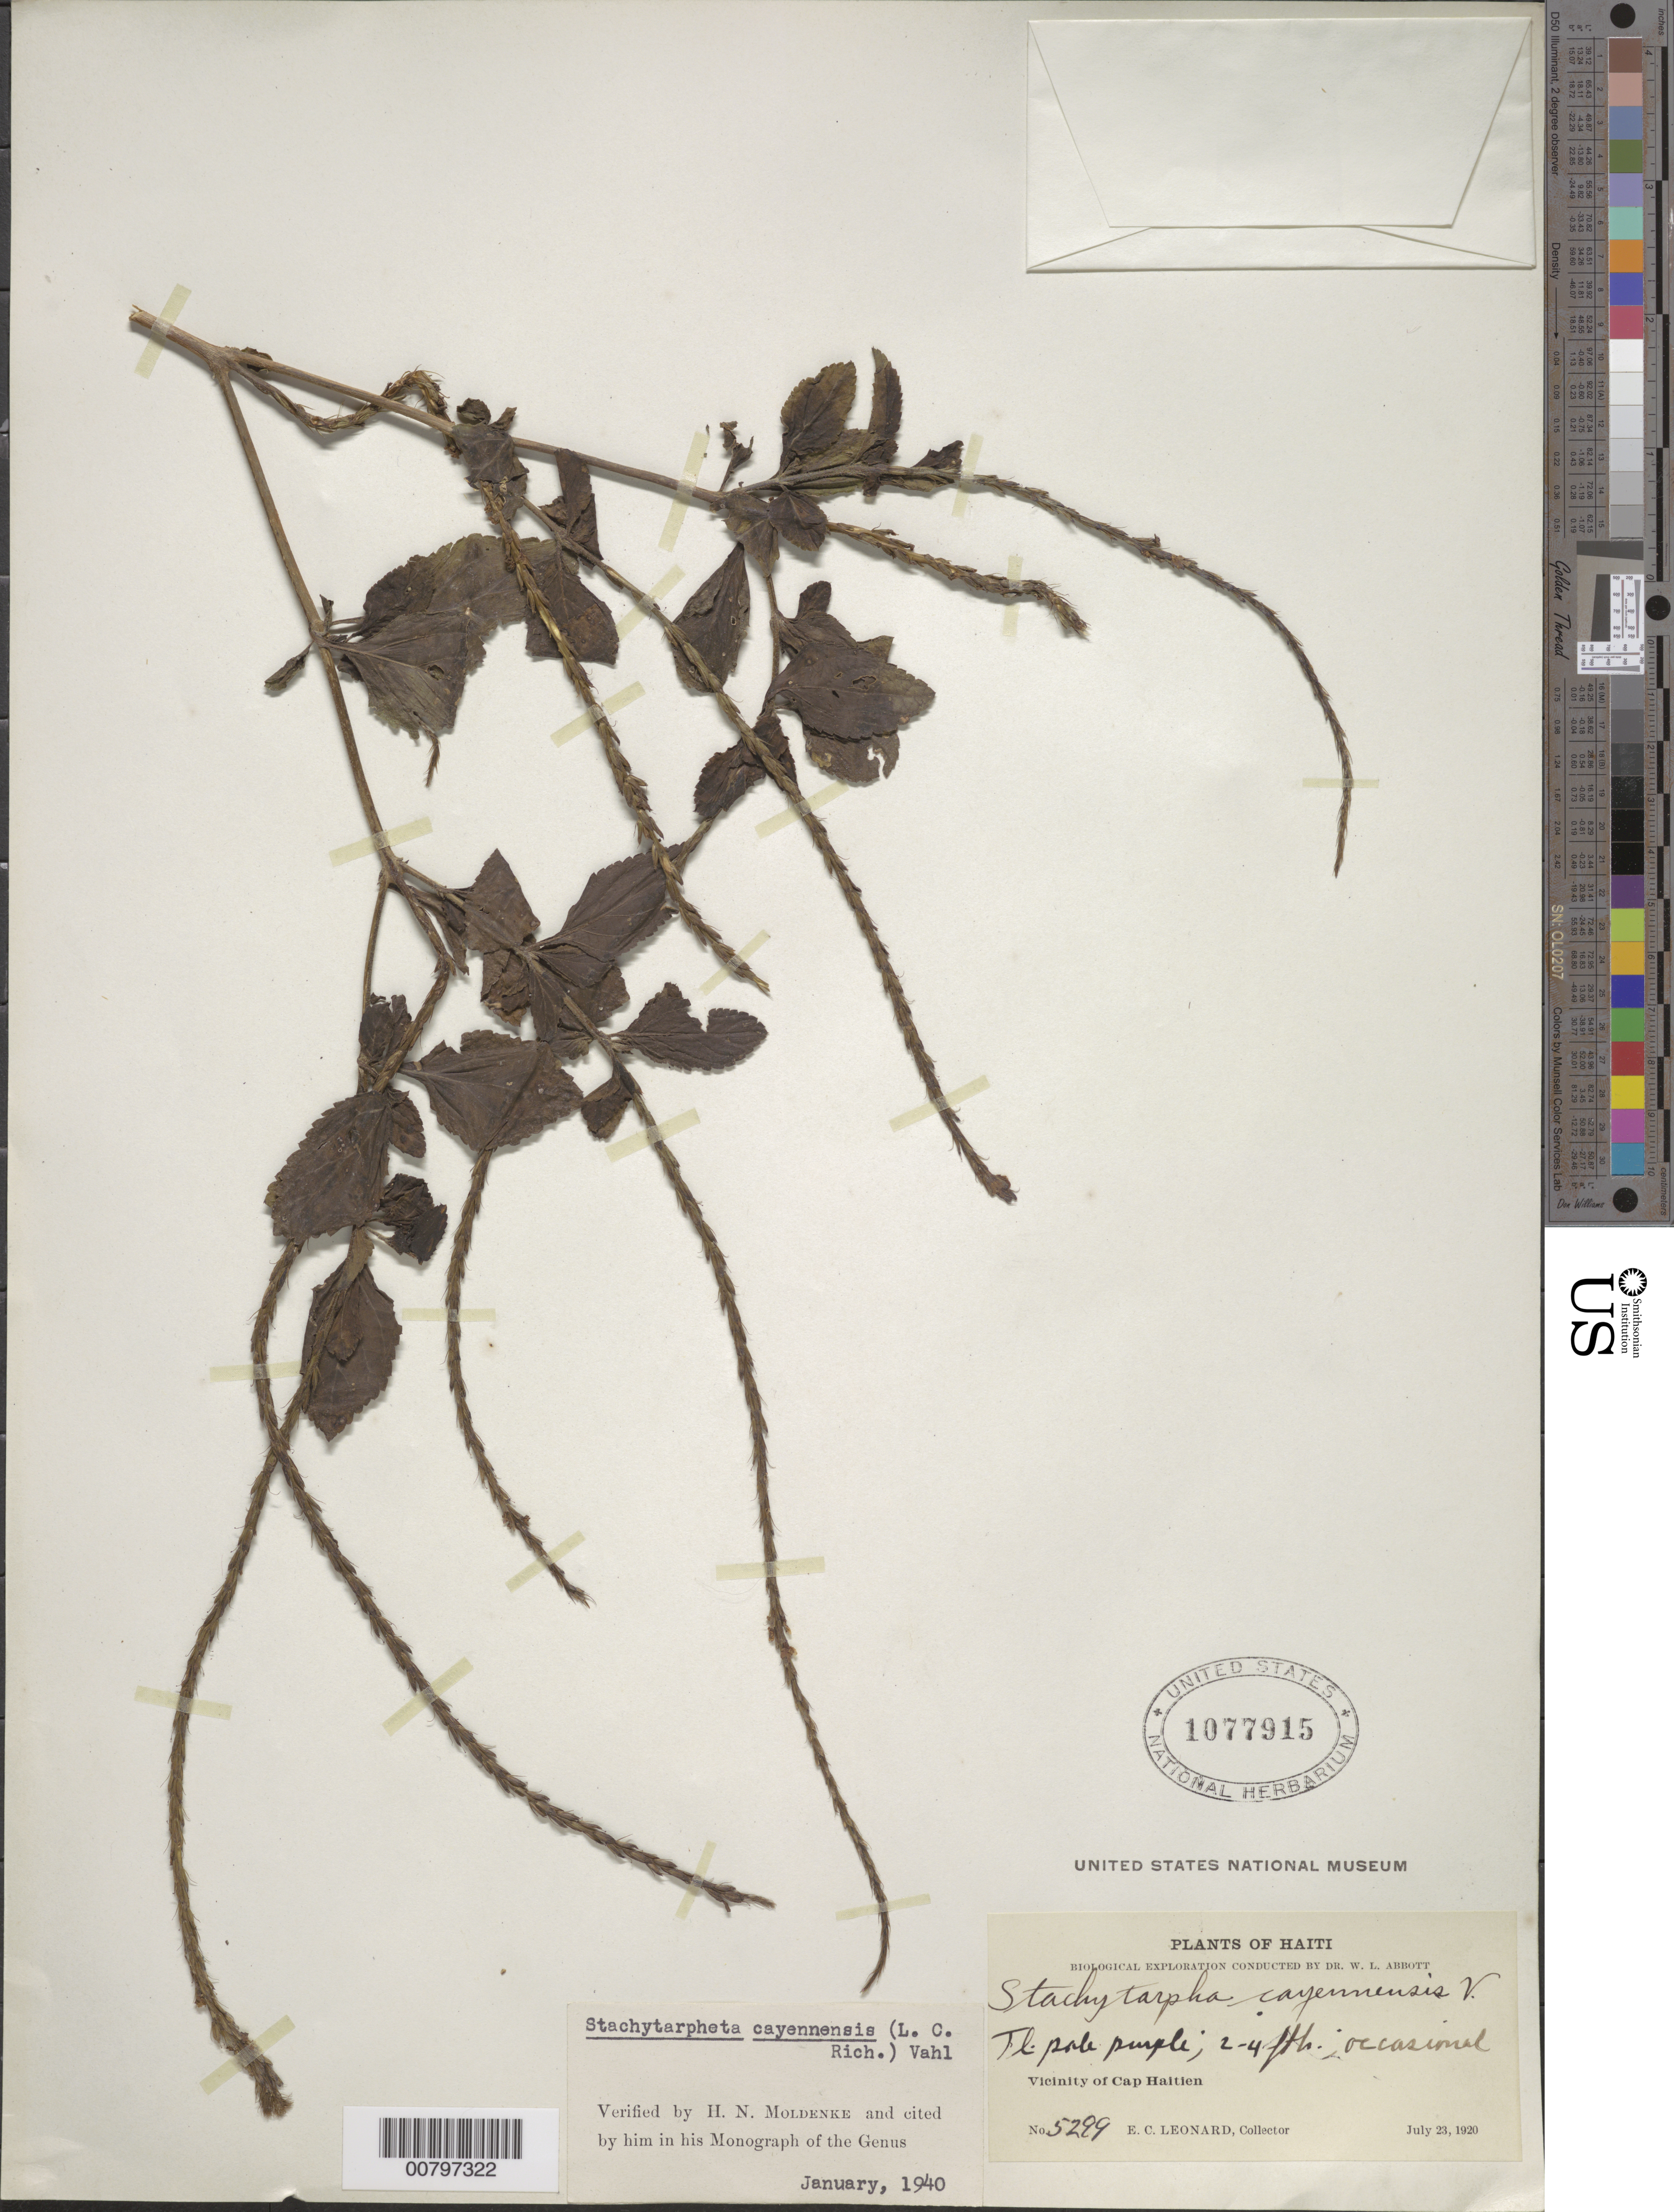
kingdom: Plantae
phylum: Tracheophyta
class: Magnoliopsida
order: Lamiales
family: Verbenaceae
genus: Stachytarpheta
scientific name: Stachytarpheta cayennensis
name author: (Rich.) Vahl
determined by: Moldenke, H. N.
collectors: E. C. Leonard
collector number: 5299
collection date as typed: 23 Jul 1920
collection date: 1920-07-23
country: Haiti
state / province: Nord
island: Hispaniola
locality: Vicinity of Cap Haitien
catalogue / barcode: US 1077915